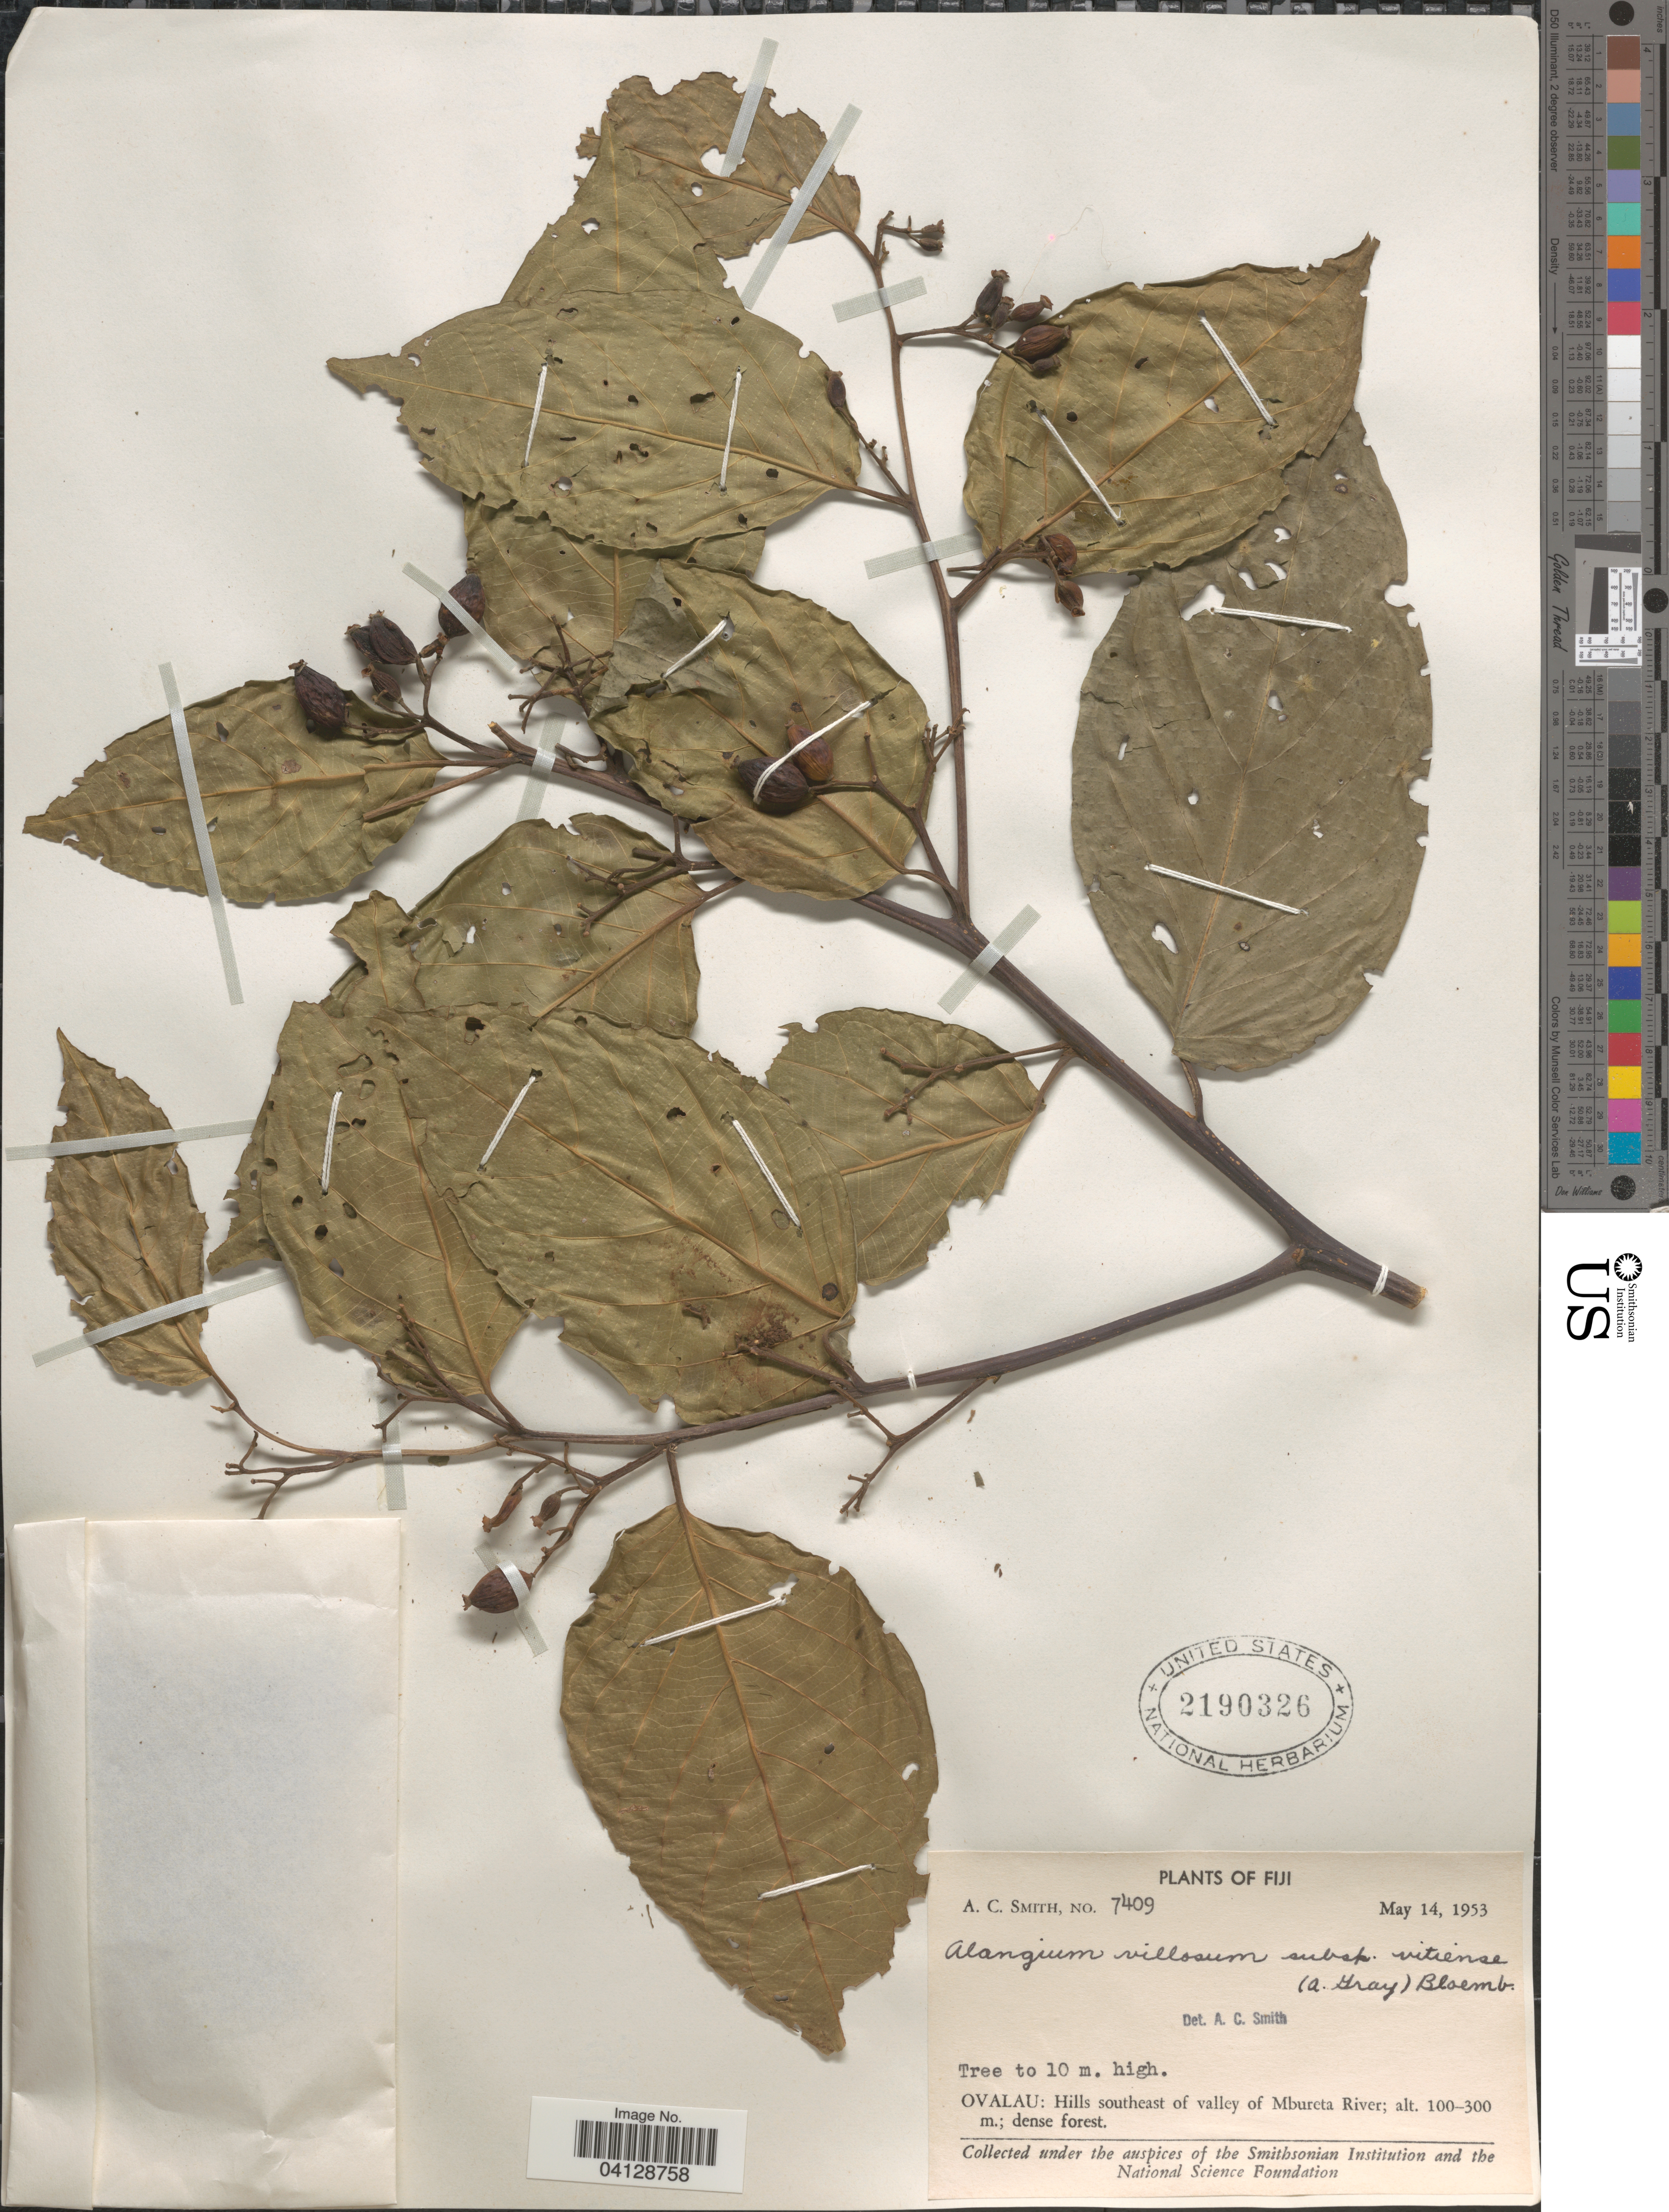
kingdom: Plantae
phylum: Tracheophyta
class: Magnoliopsida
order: Cornales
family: Cornaceae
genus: Alangium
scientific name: Alangium villosum subsp. vitiense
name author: (A. Gray) Bloemb.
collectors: A. C. Smith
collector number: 7409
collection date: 1953-05-14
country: Fiji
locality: Ovalau: Hills southeast of valley of Mbureta River.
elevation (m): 100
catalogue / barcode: US 2190326